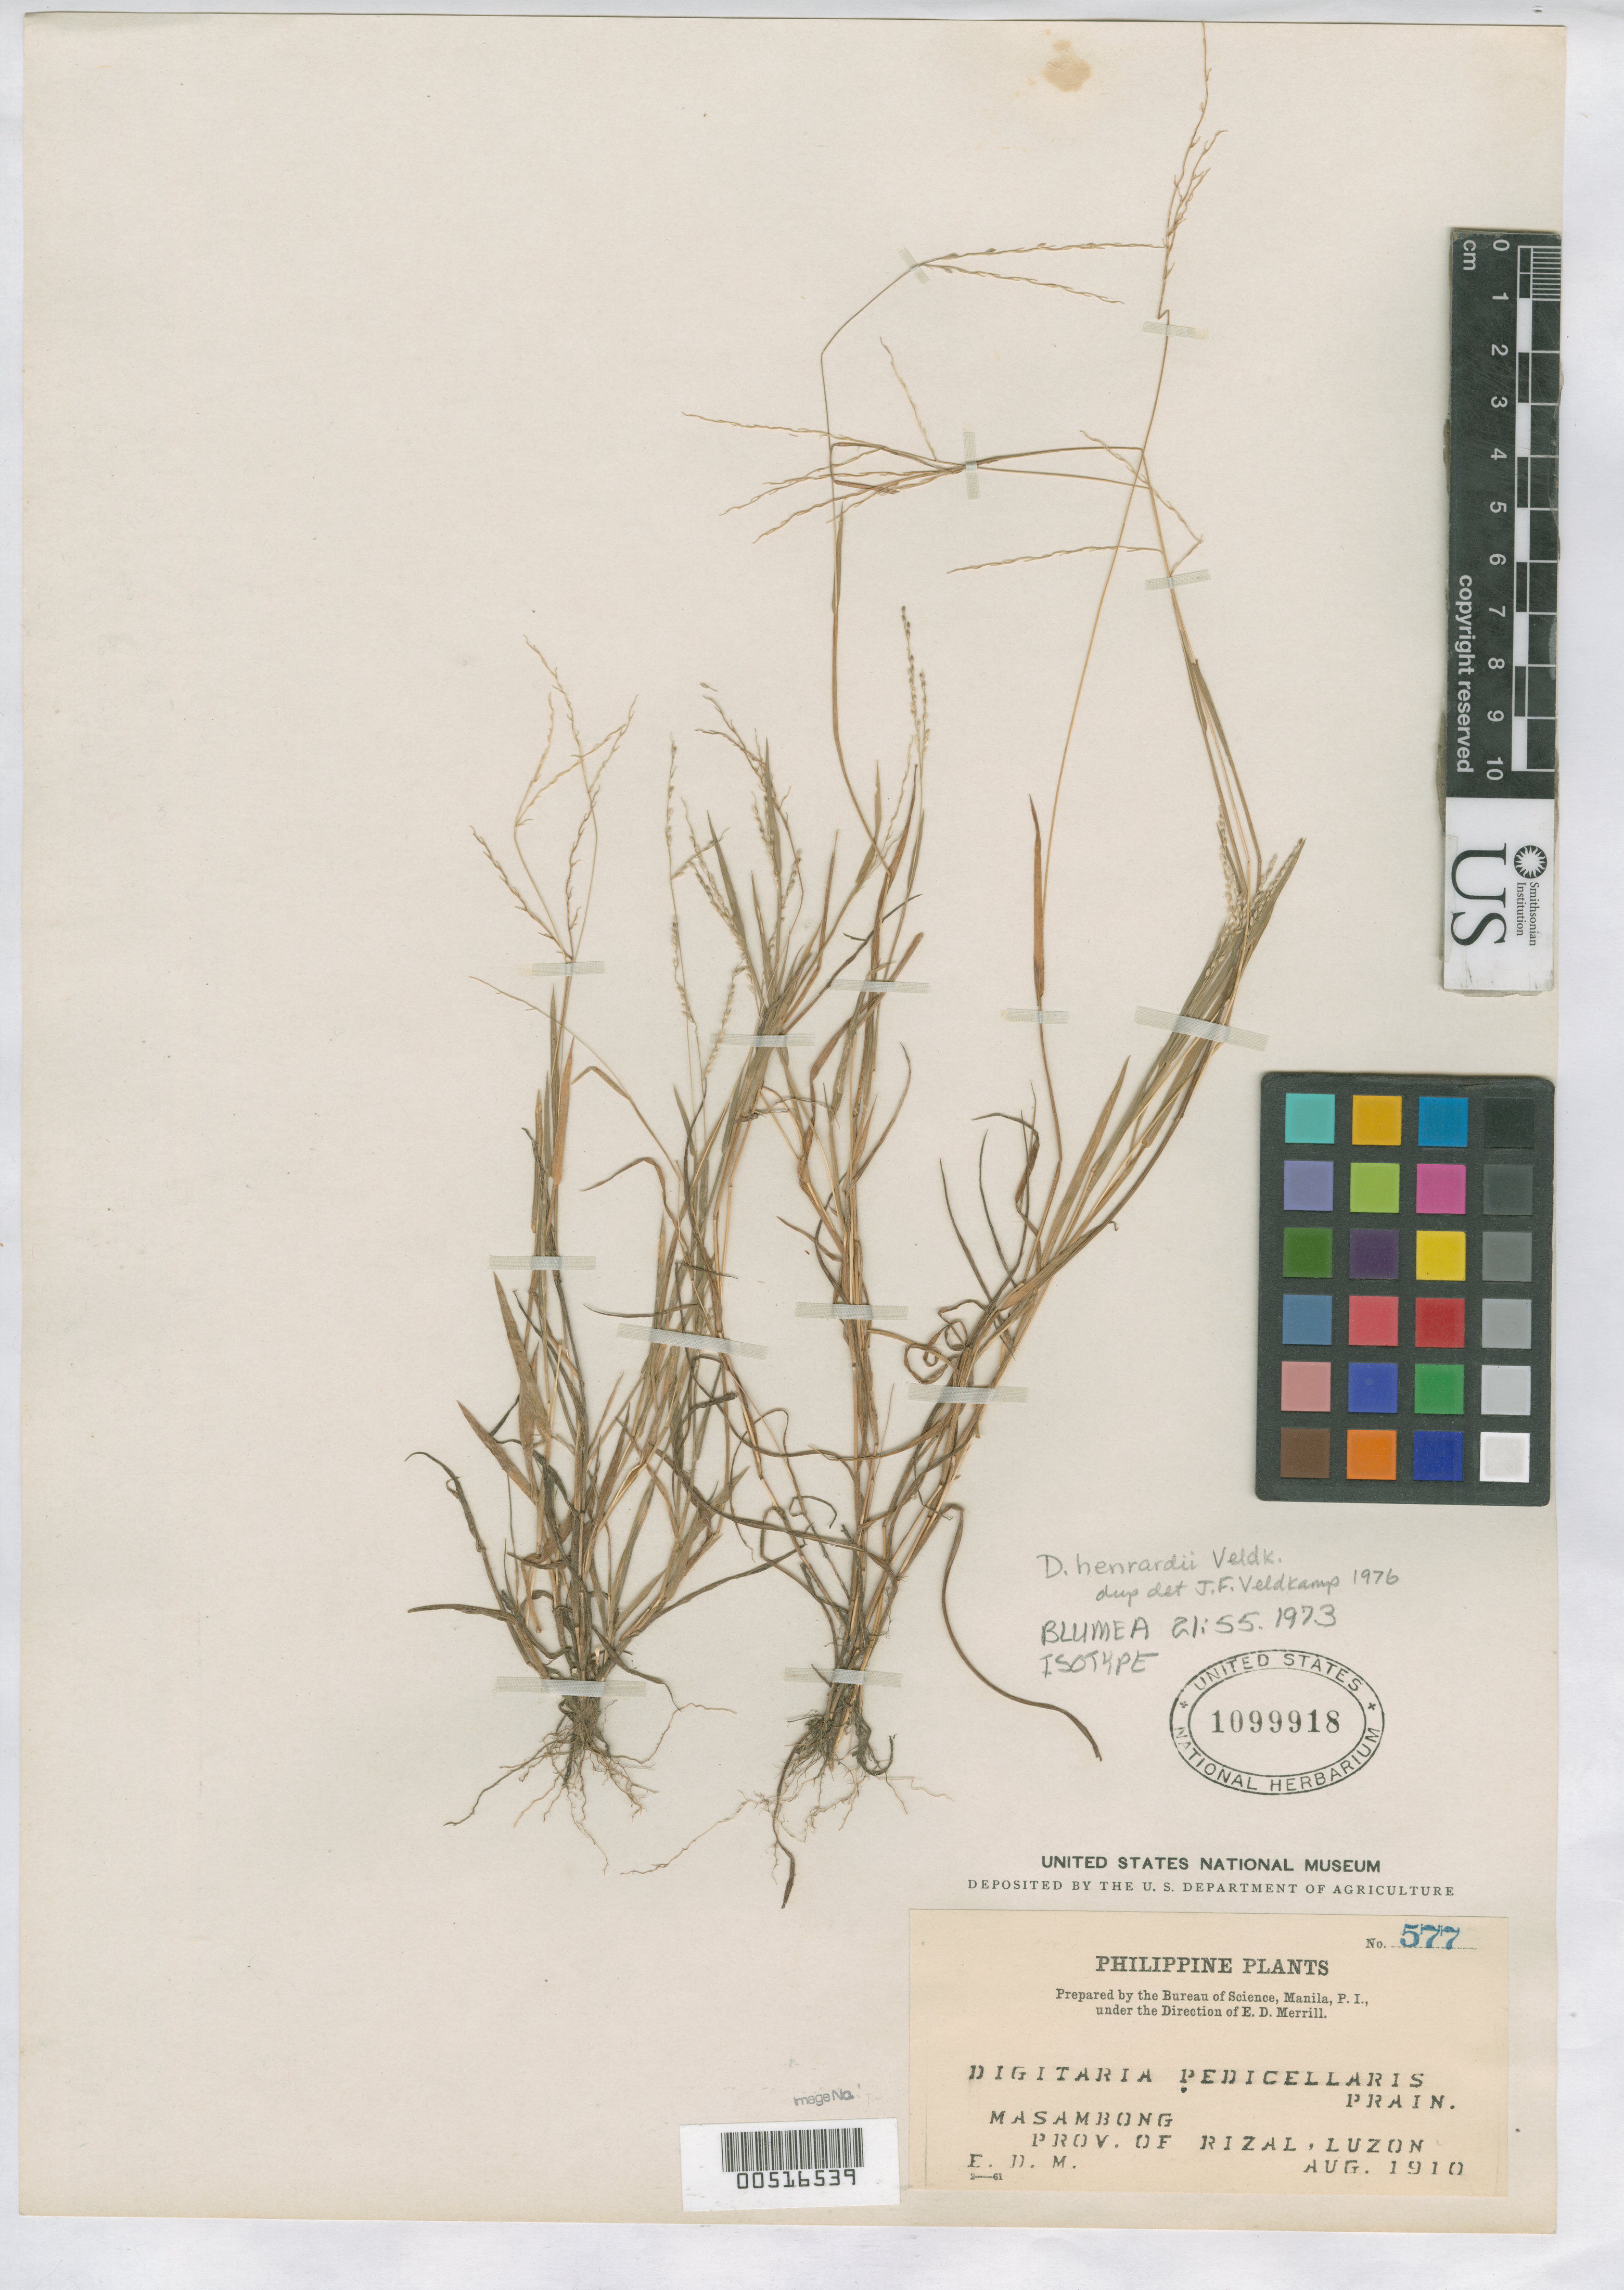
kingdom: Plantae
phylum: Tracheophyta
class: Liliopsida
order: Poales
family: Poaceae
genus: Digitaria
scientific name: Digitaria henrardii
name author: Veldkamp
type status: Isotype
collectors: E. D. Merrill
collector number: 577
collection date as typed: Aug 1910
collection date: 1910-08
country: Philippines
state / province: National Capital Region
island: Luzon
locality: Rizal, Masambong.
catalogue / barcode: US 1099918